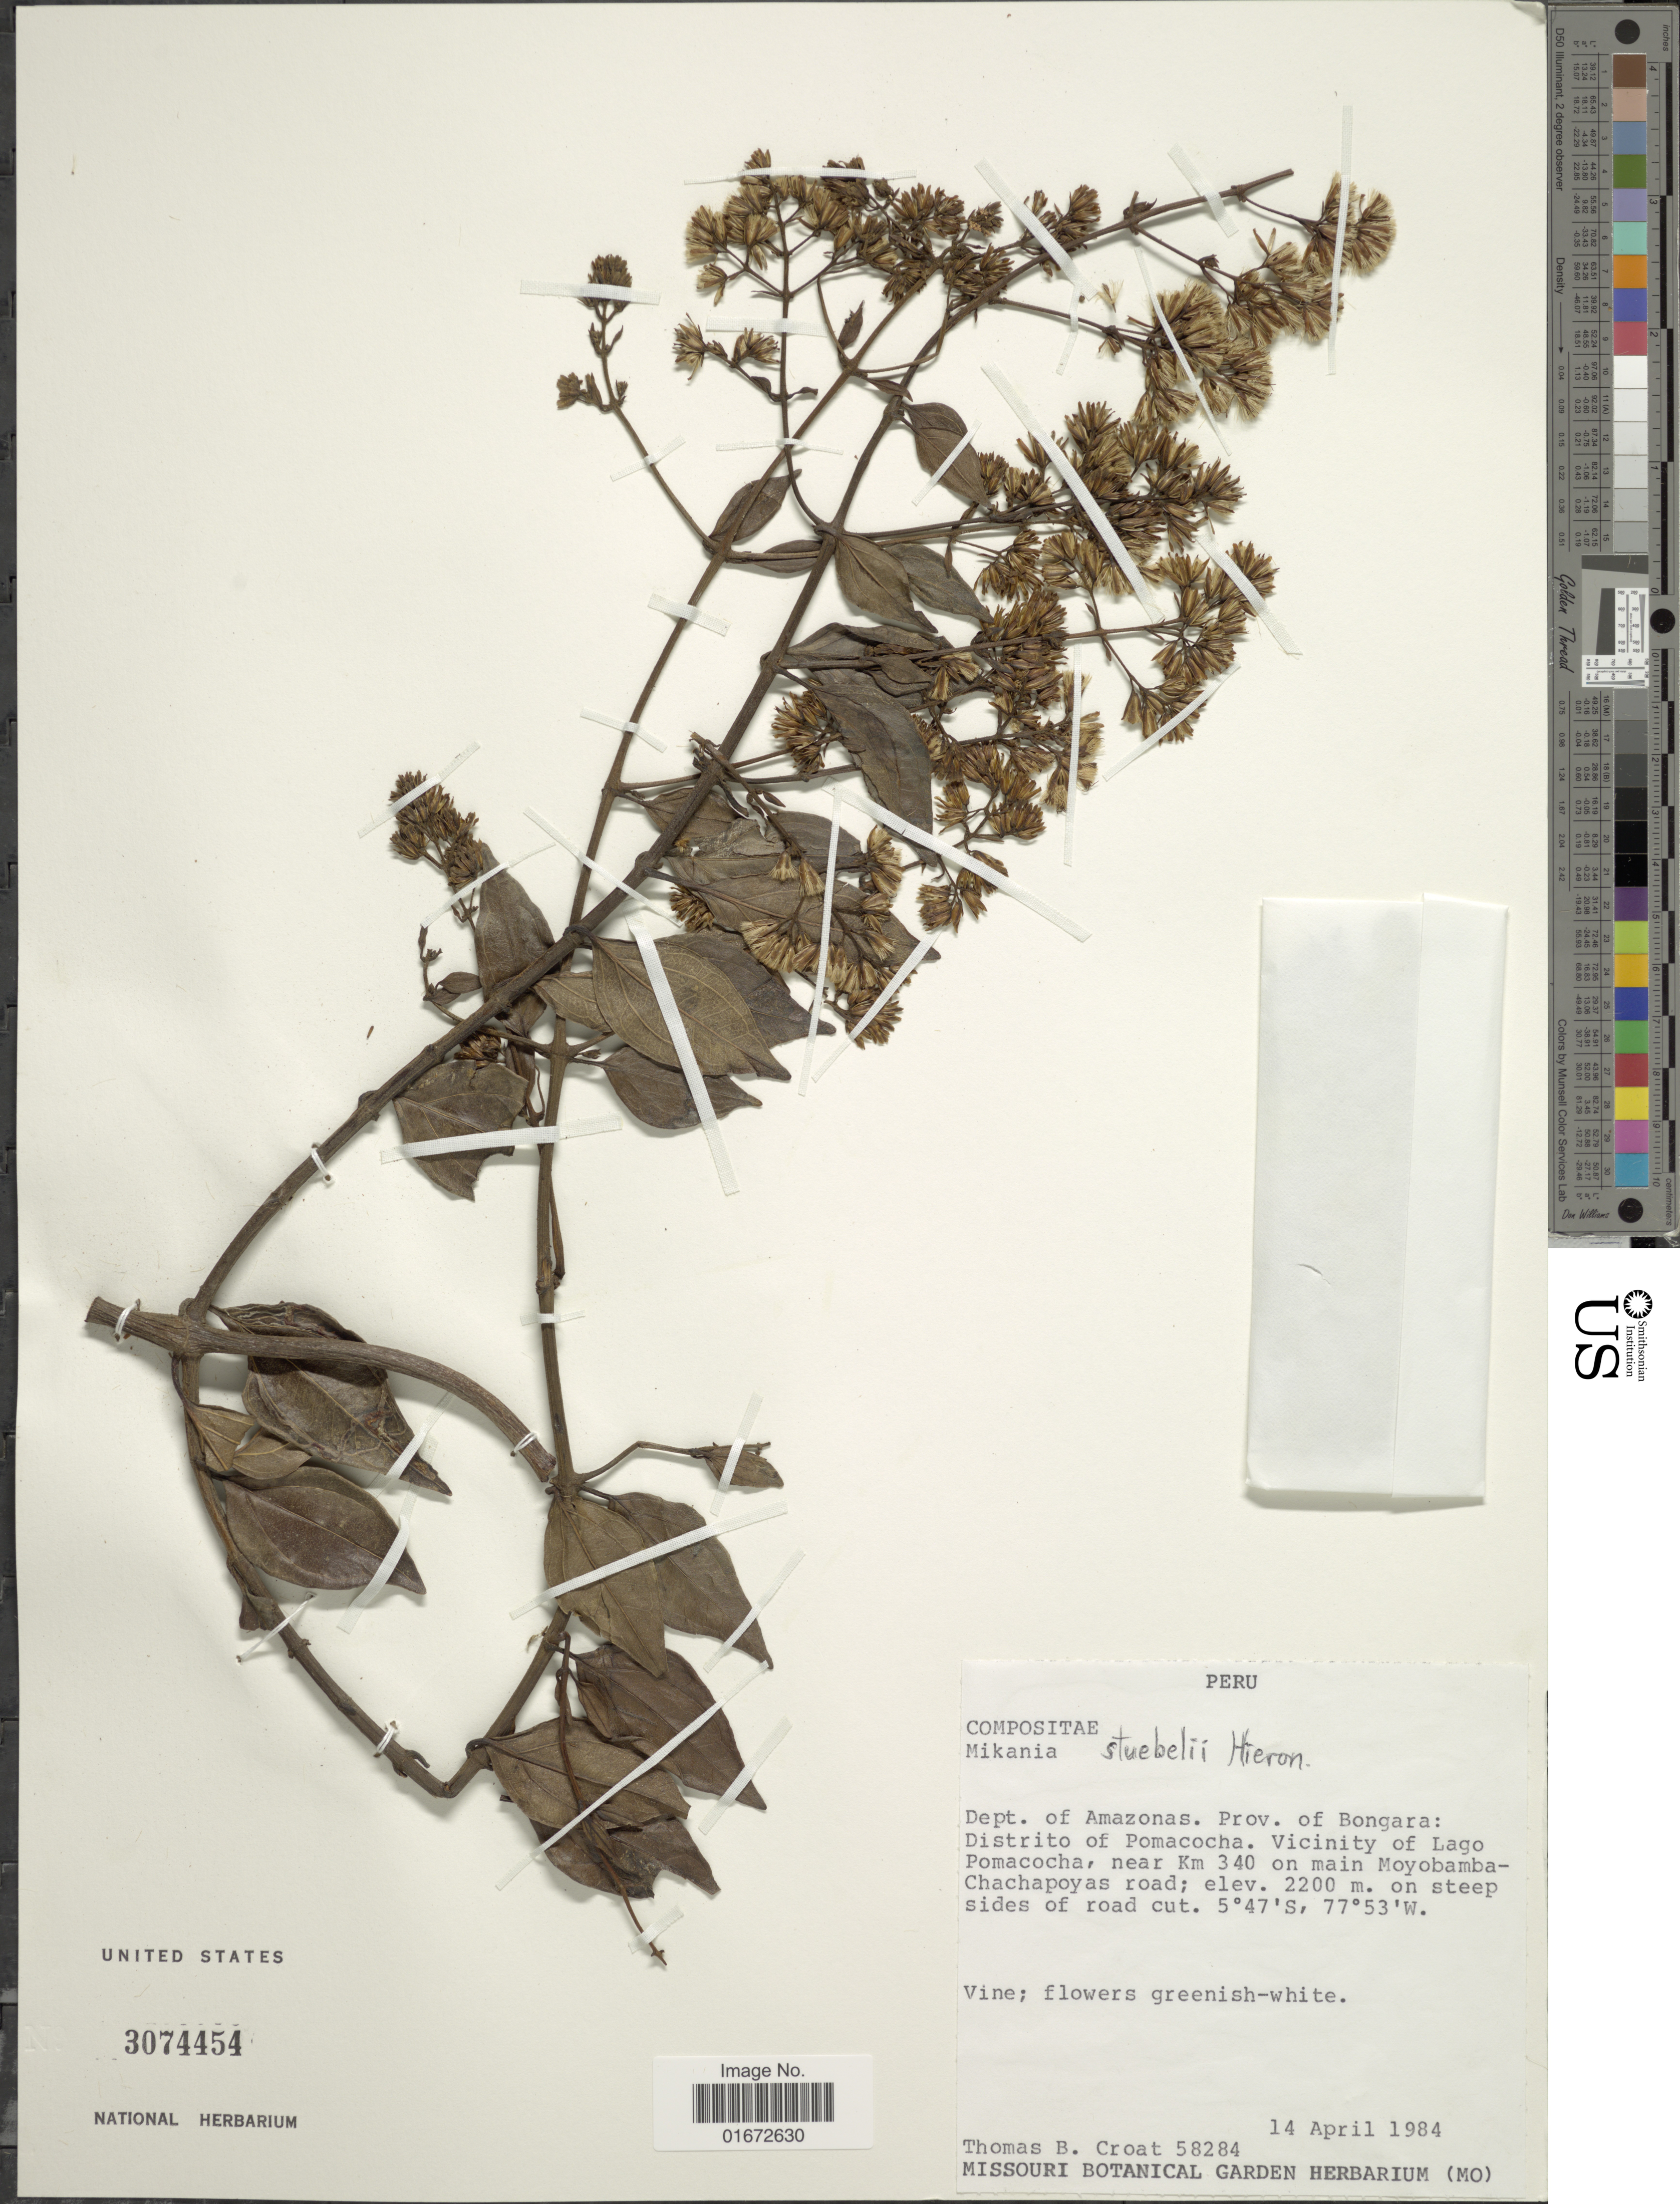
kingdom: Plantae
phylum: Tracheophyta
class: Magnoliopsida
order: Asterales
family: Asteraceae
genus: Mikania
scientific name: Mikania stuebelii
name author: Hieron.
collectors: T. B. Croat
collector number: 58284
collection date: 1984-04-14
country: Peru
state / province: Amazonas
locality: Dept. of Amazonas. Prov. of Bongara: Distrito of Pomacocha. Vicinity of Lago Pomacocha, near Km 340 on main Moyobamba-Chachapoyas road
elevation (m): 2200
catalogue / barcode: US 3074454